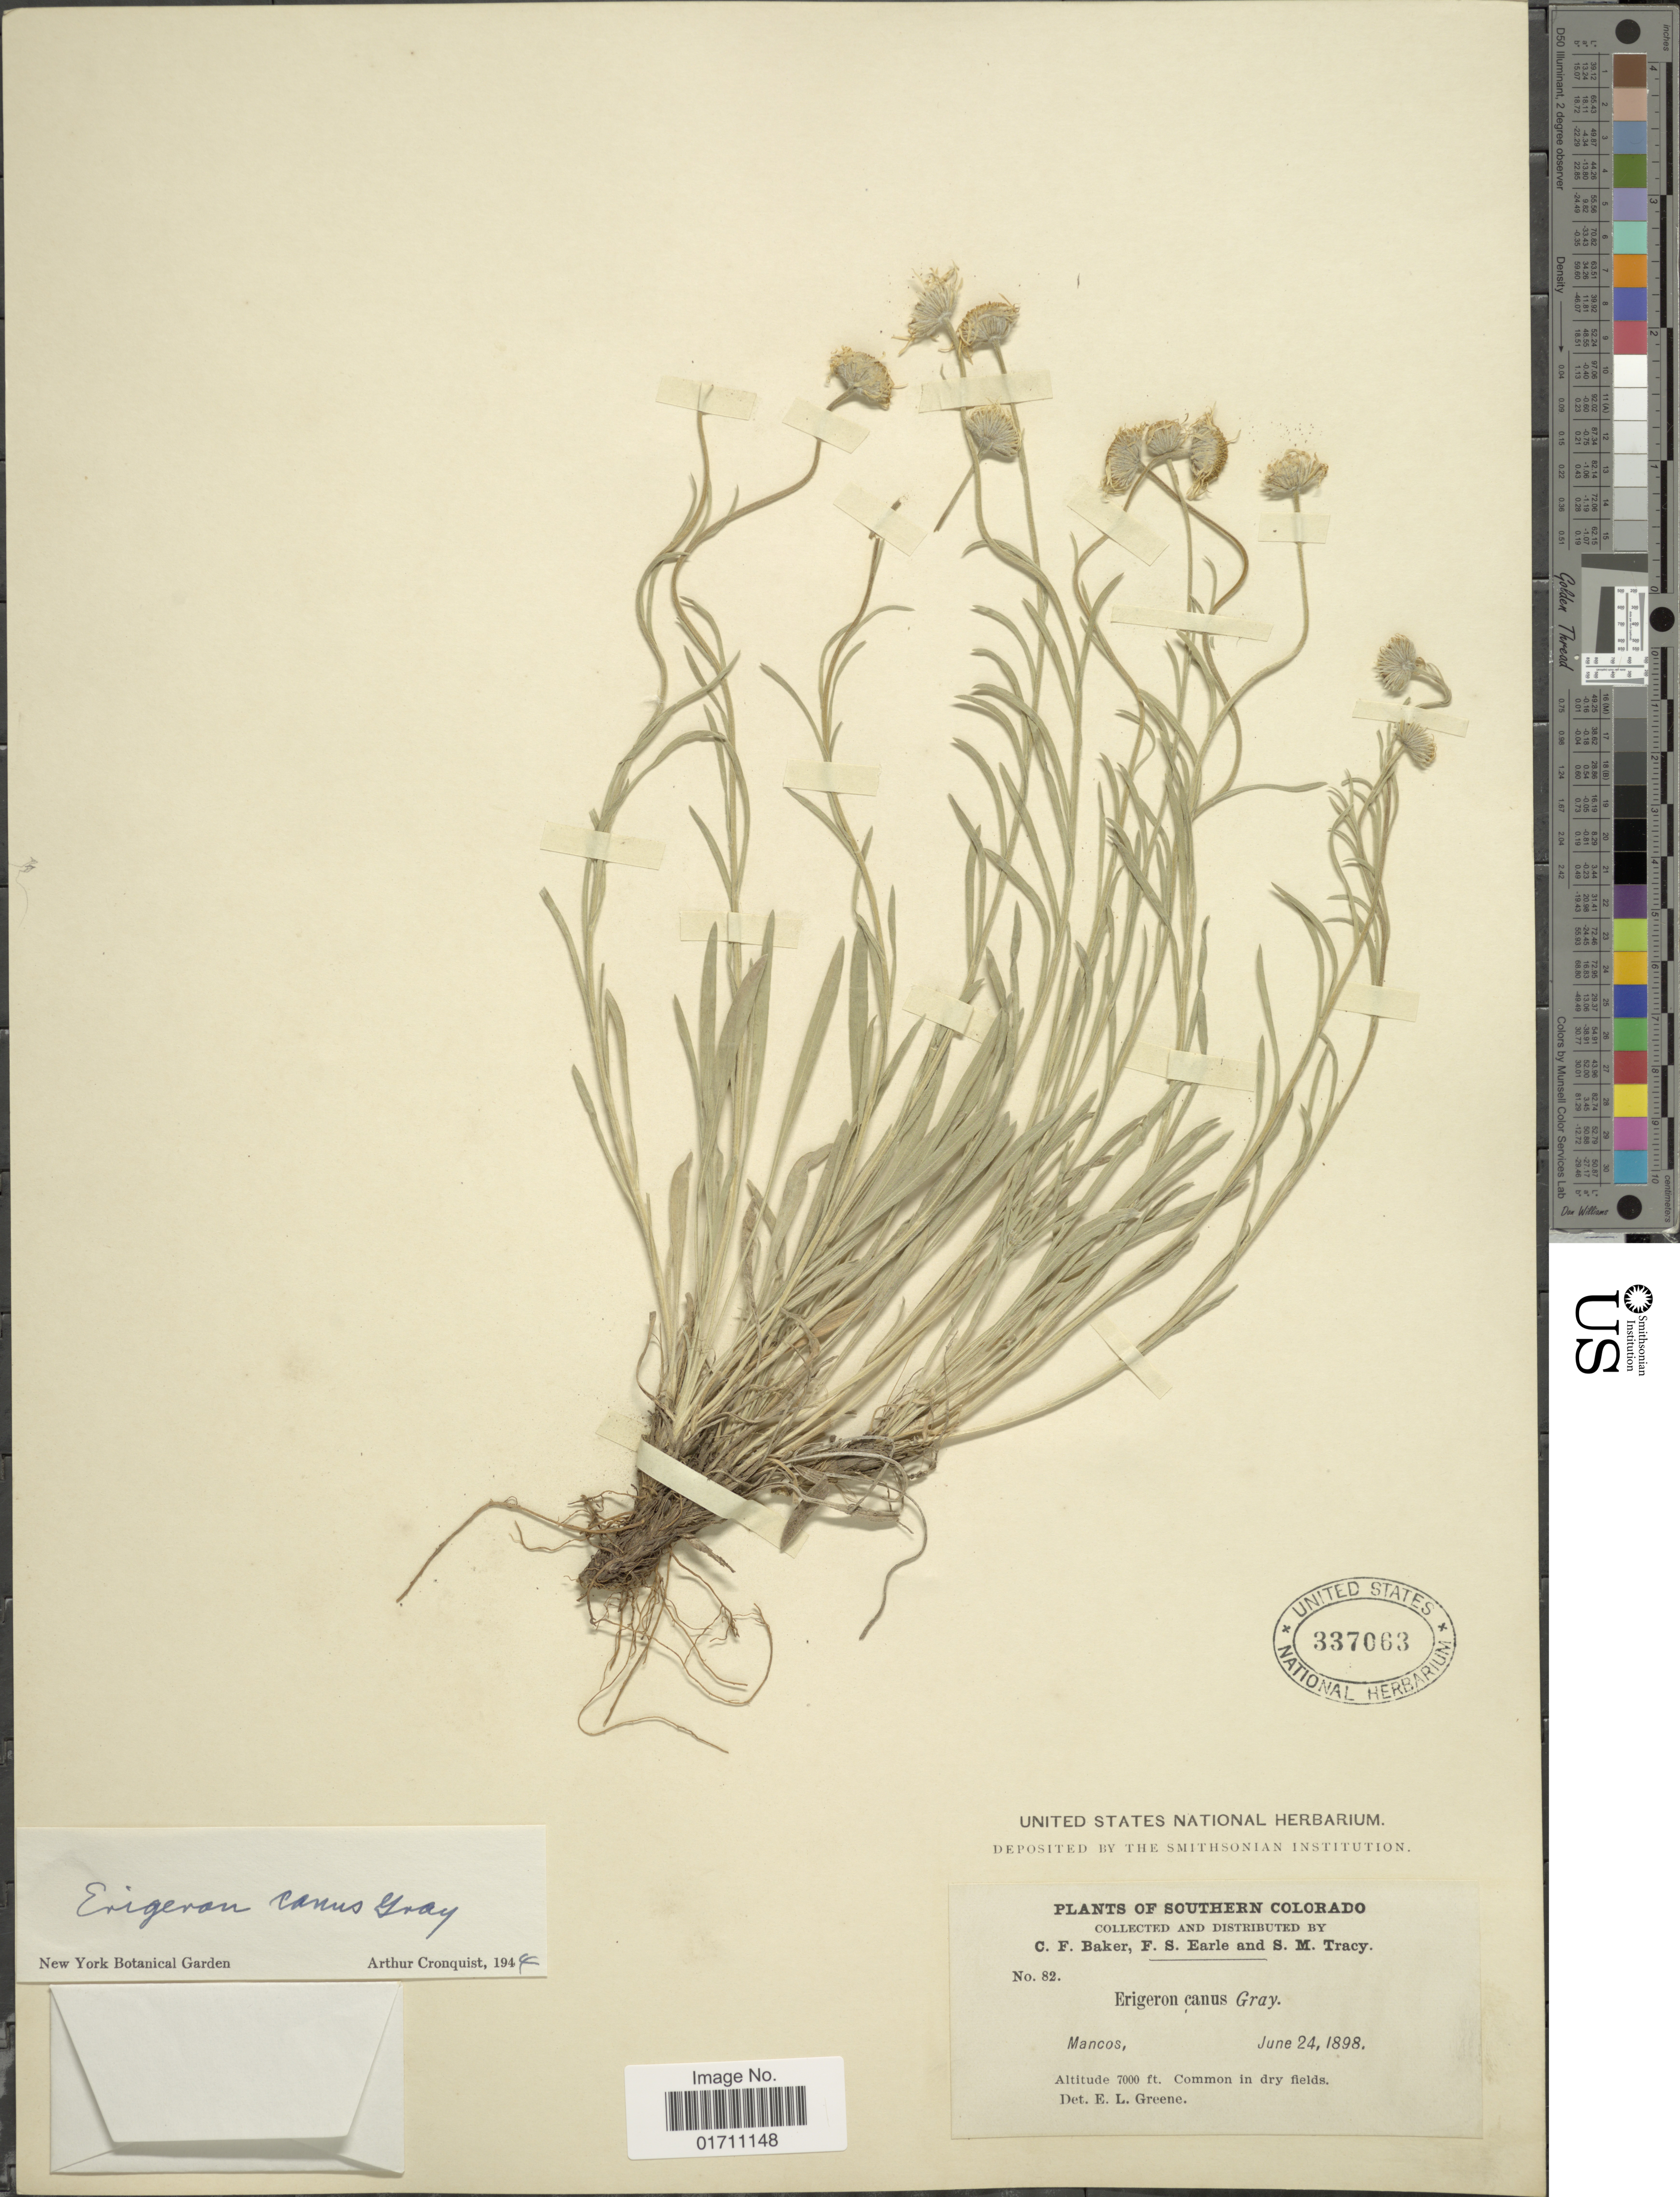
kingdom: Plantae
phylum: Tracheophyta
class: Magnoliopsida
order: Asterales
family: Asteraceae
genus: Erigeron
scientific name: Erigeron canus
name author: A. Gray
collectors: C. F. Baker, F. S. Earle & S. M. Tracy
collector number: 82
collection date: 1898-06-24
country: United States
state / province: Colorado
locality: Southern Colorado, Mancos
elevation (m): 2134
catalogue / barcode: US 337063